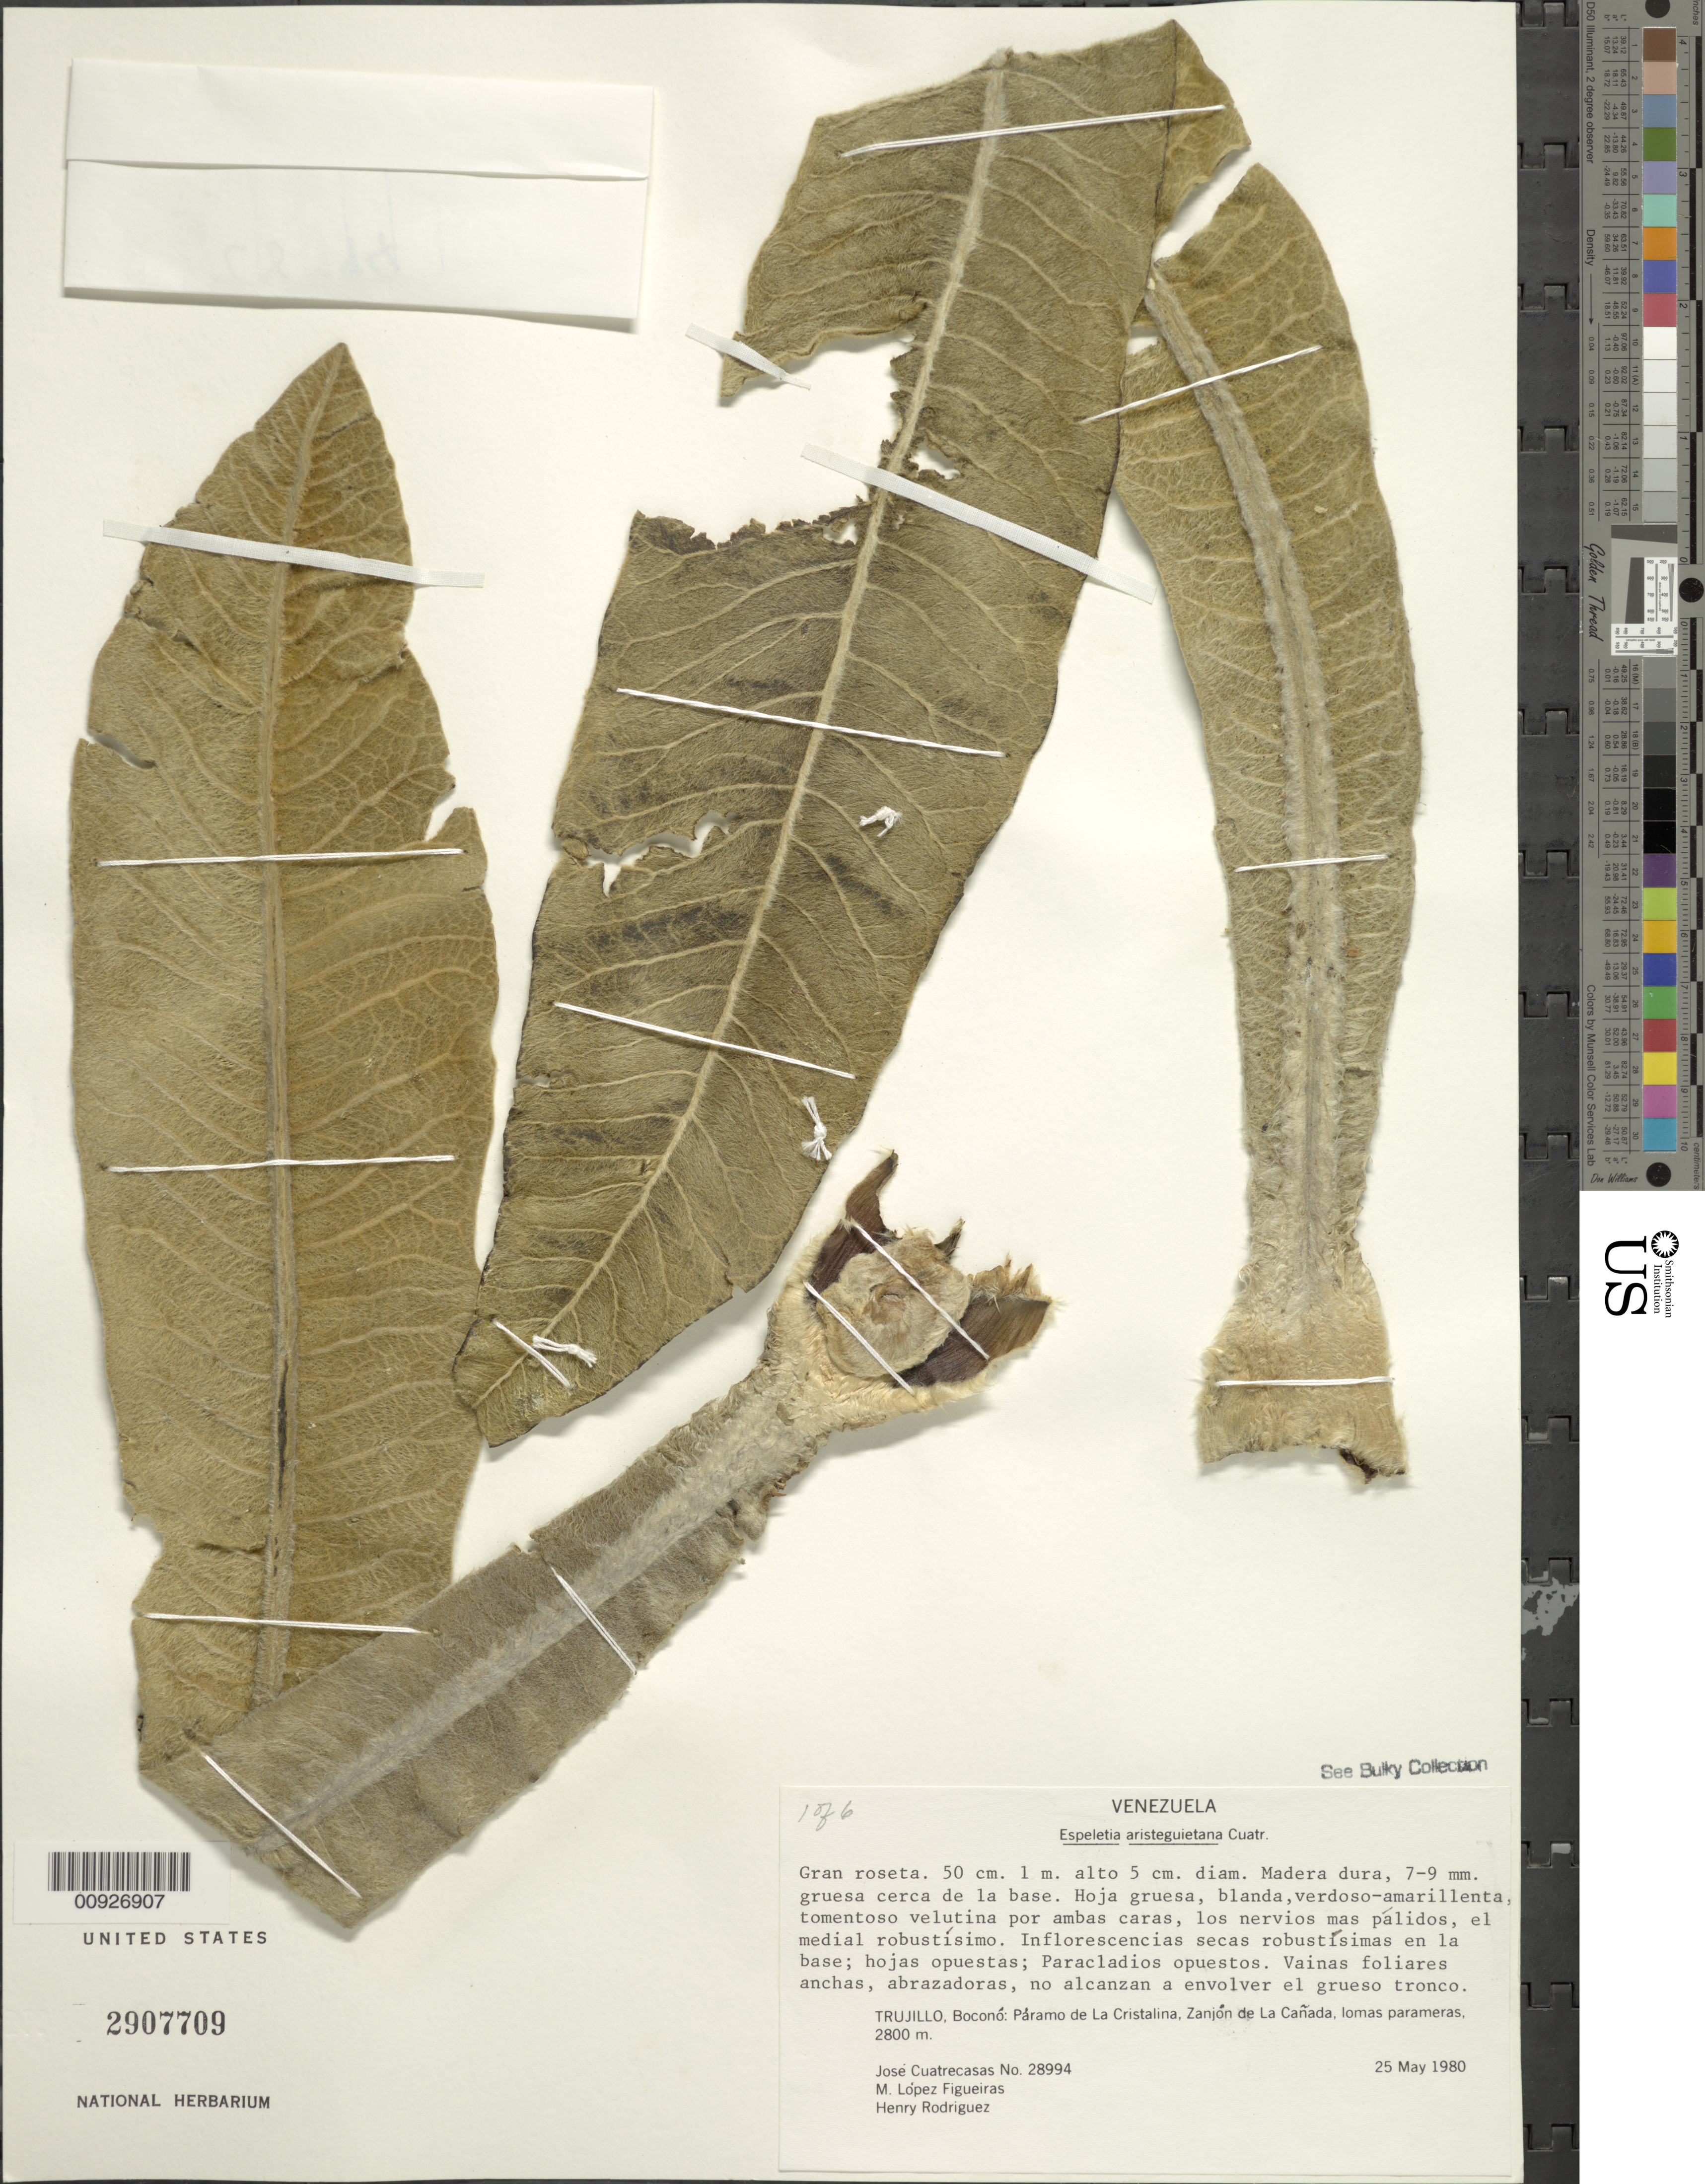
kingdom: Plantae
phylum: Tracheophyta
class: Magnoliopsida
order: Asterales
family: Asteraceae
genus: Espeletia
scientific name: Espeletia aristeguietana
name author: Cuatrec.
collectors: J. Cuatrecasas & M. López Figueiras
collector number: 28994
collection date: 1980-05-25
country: Venezuela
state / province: Trujillo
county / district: Boconó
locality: Páramo de la Cristalina. Zanjón de la Cañada.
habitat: Lomas parameras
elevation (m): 2800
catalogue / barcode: US 2907709